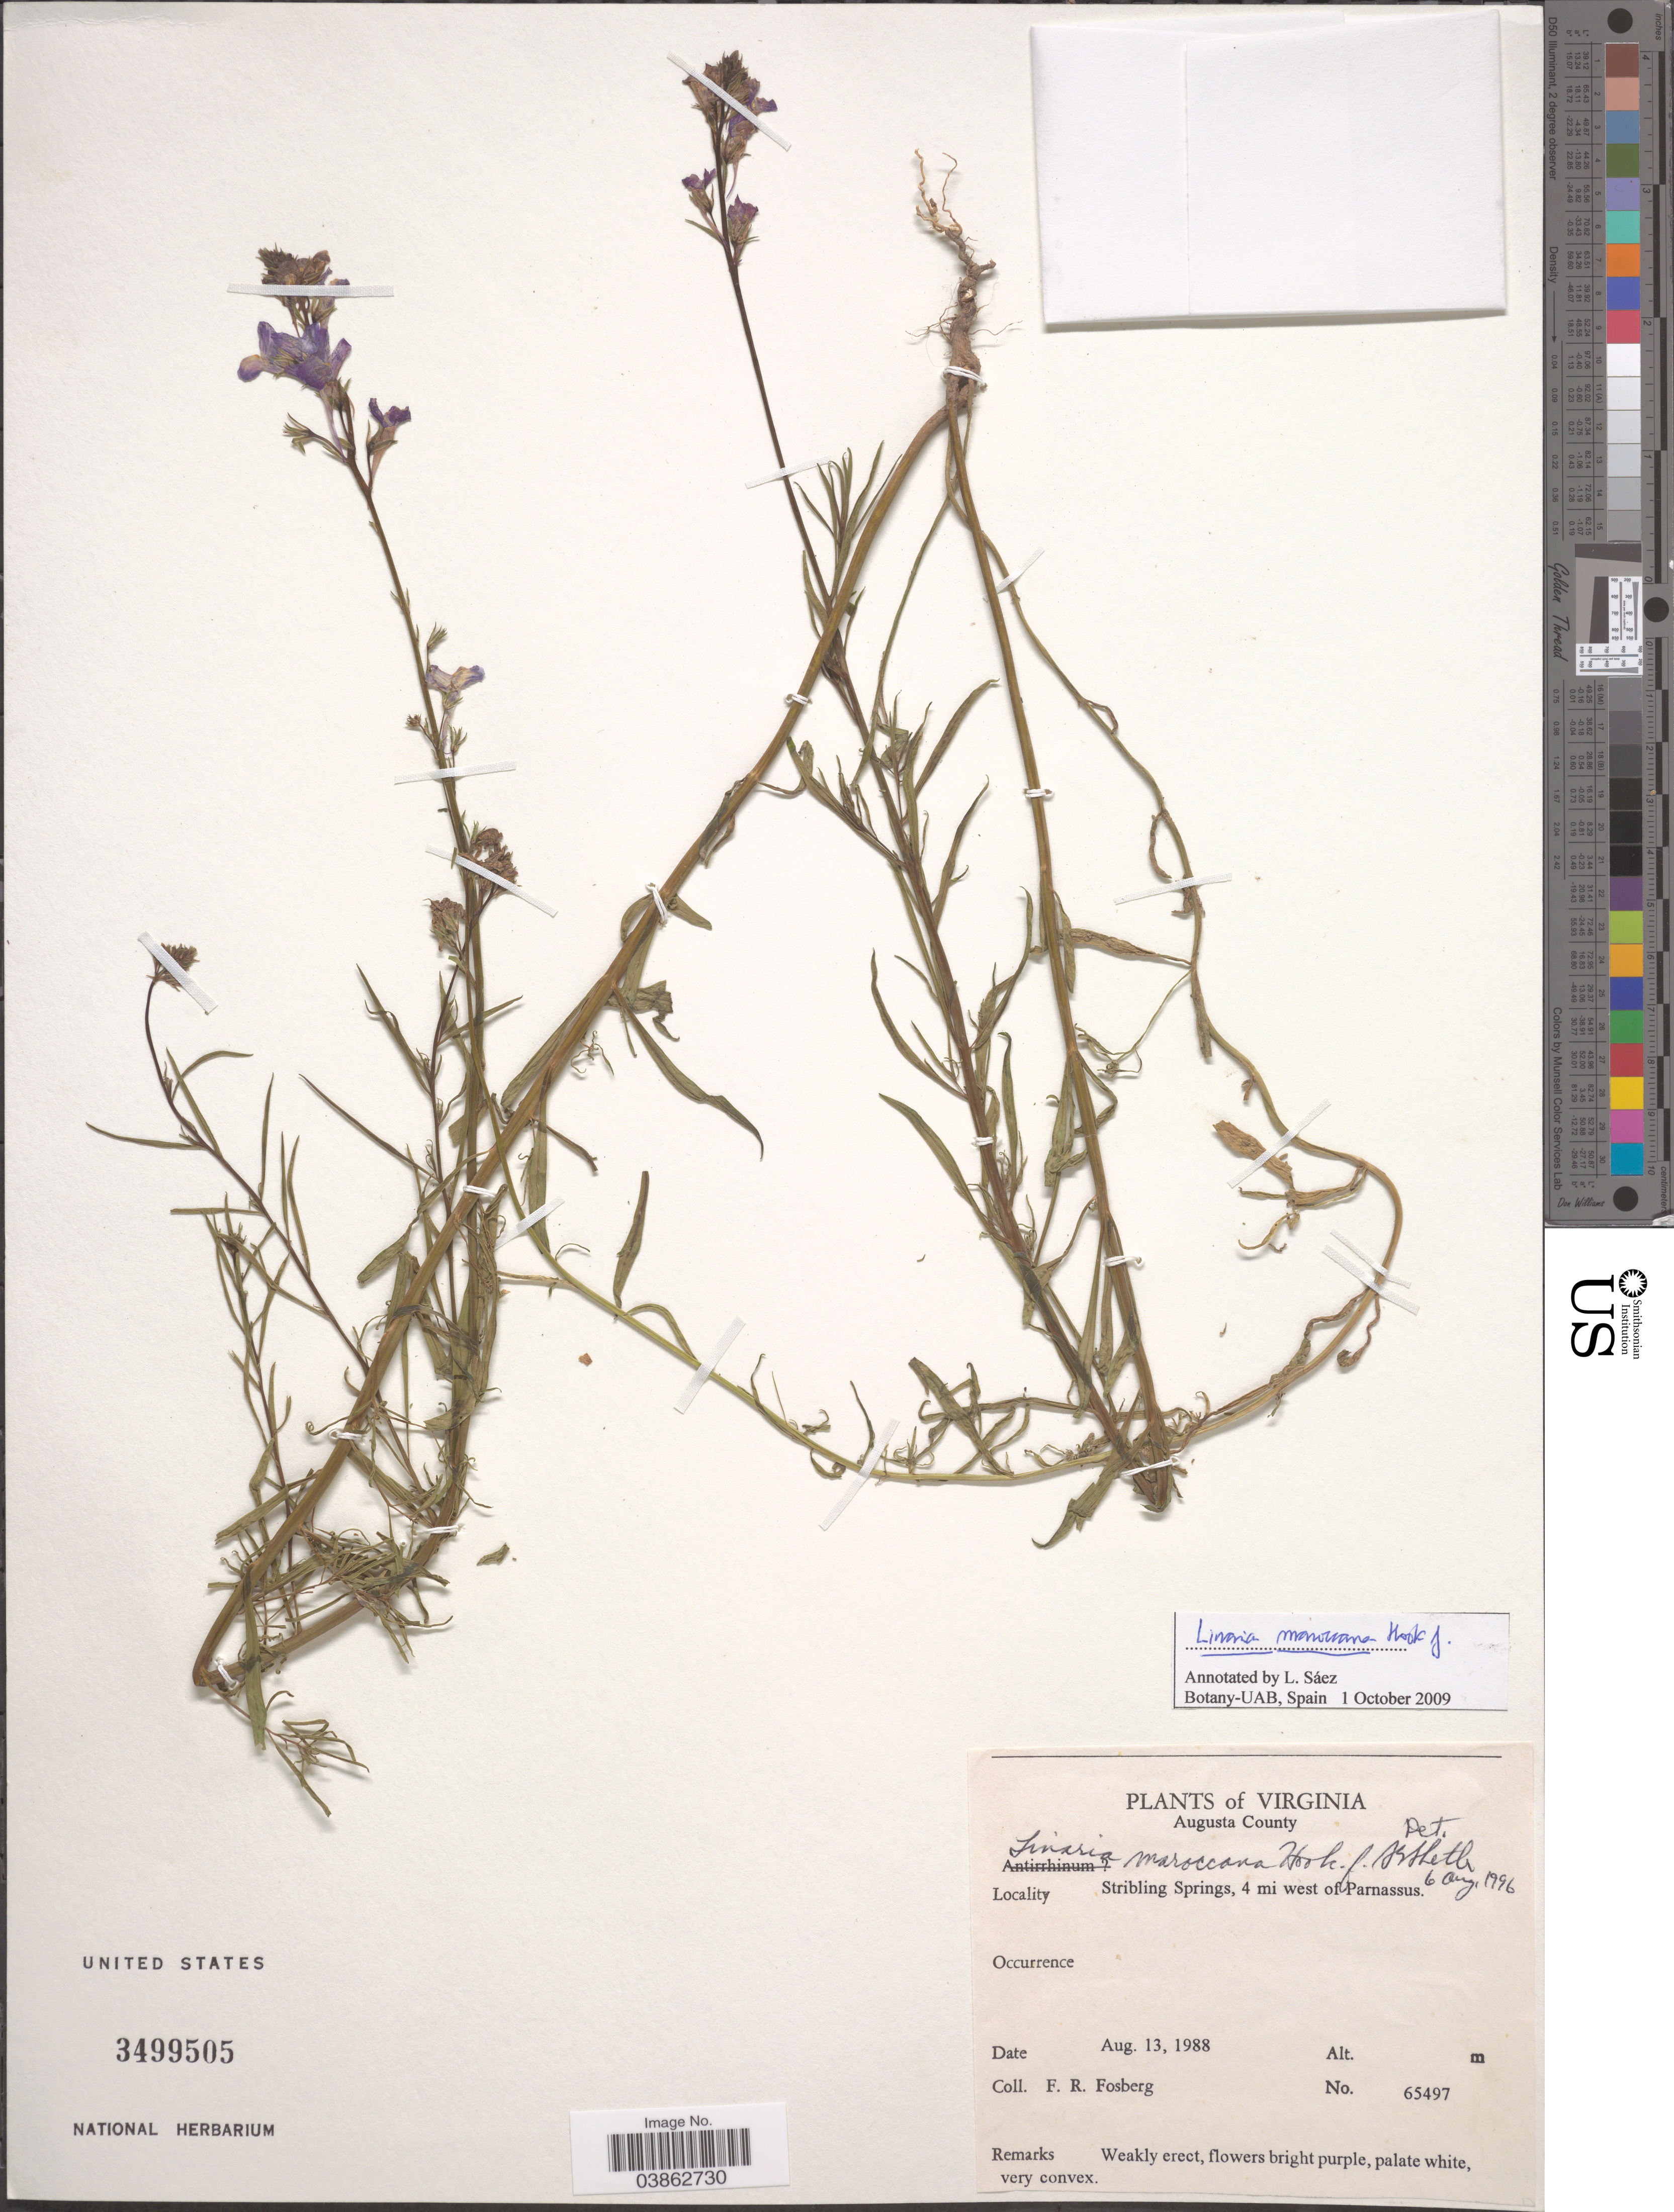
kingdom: Plantae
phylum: Tracheophyta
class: Magnoliopsida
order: Lamiales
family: Plantaginaceae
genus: Linaria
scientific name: Linaria maroccana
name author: Hook. f.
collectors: F. R. Fosberg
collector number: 65497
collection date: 1988-08-13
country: United States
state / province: Virginia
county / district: Augusta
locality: Augusta County. Stribling Springs, 4 mi west of Parnassus.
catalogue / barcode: US 3499505